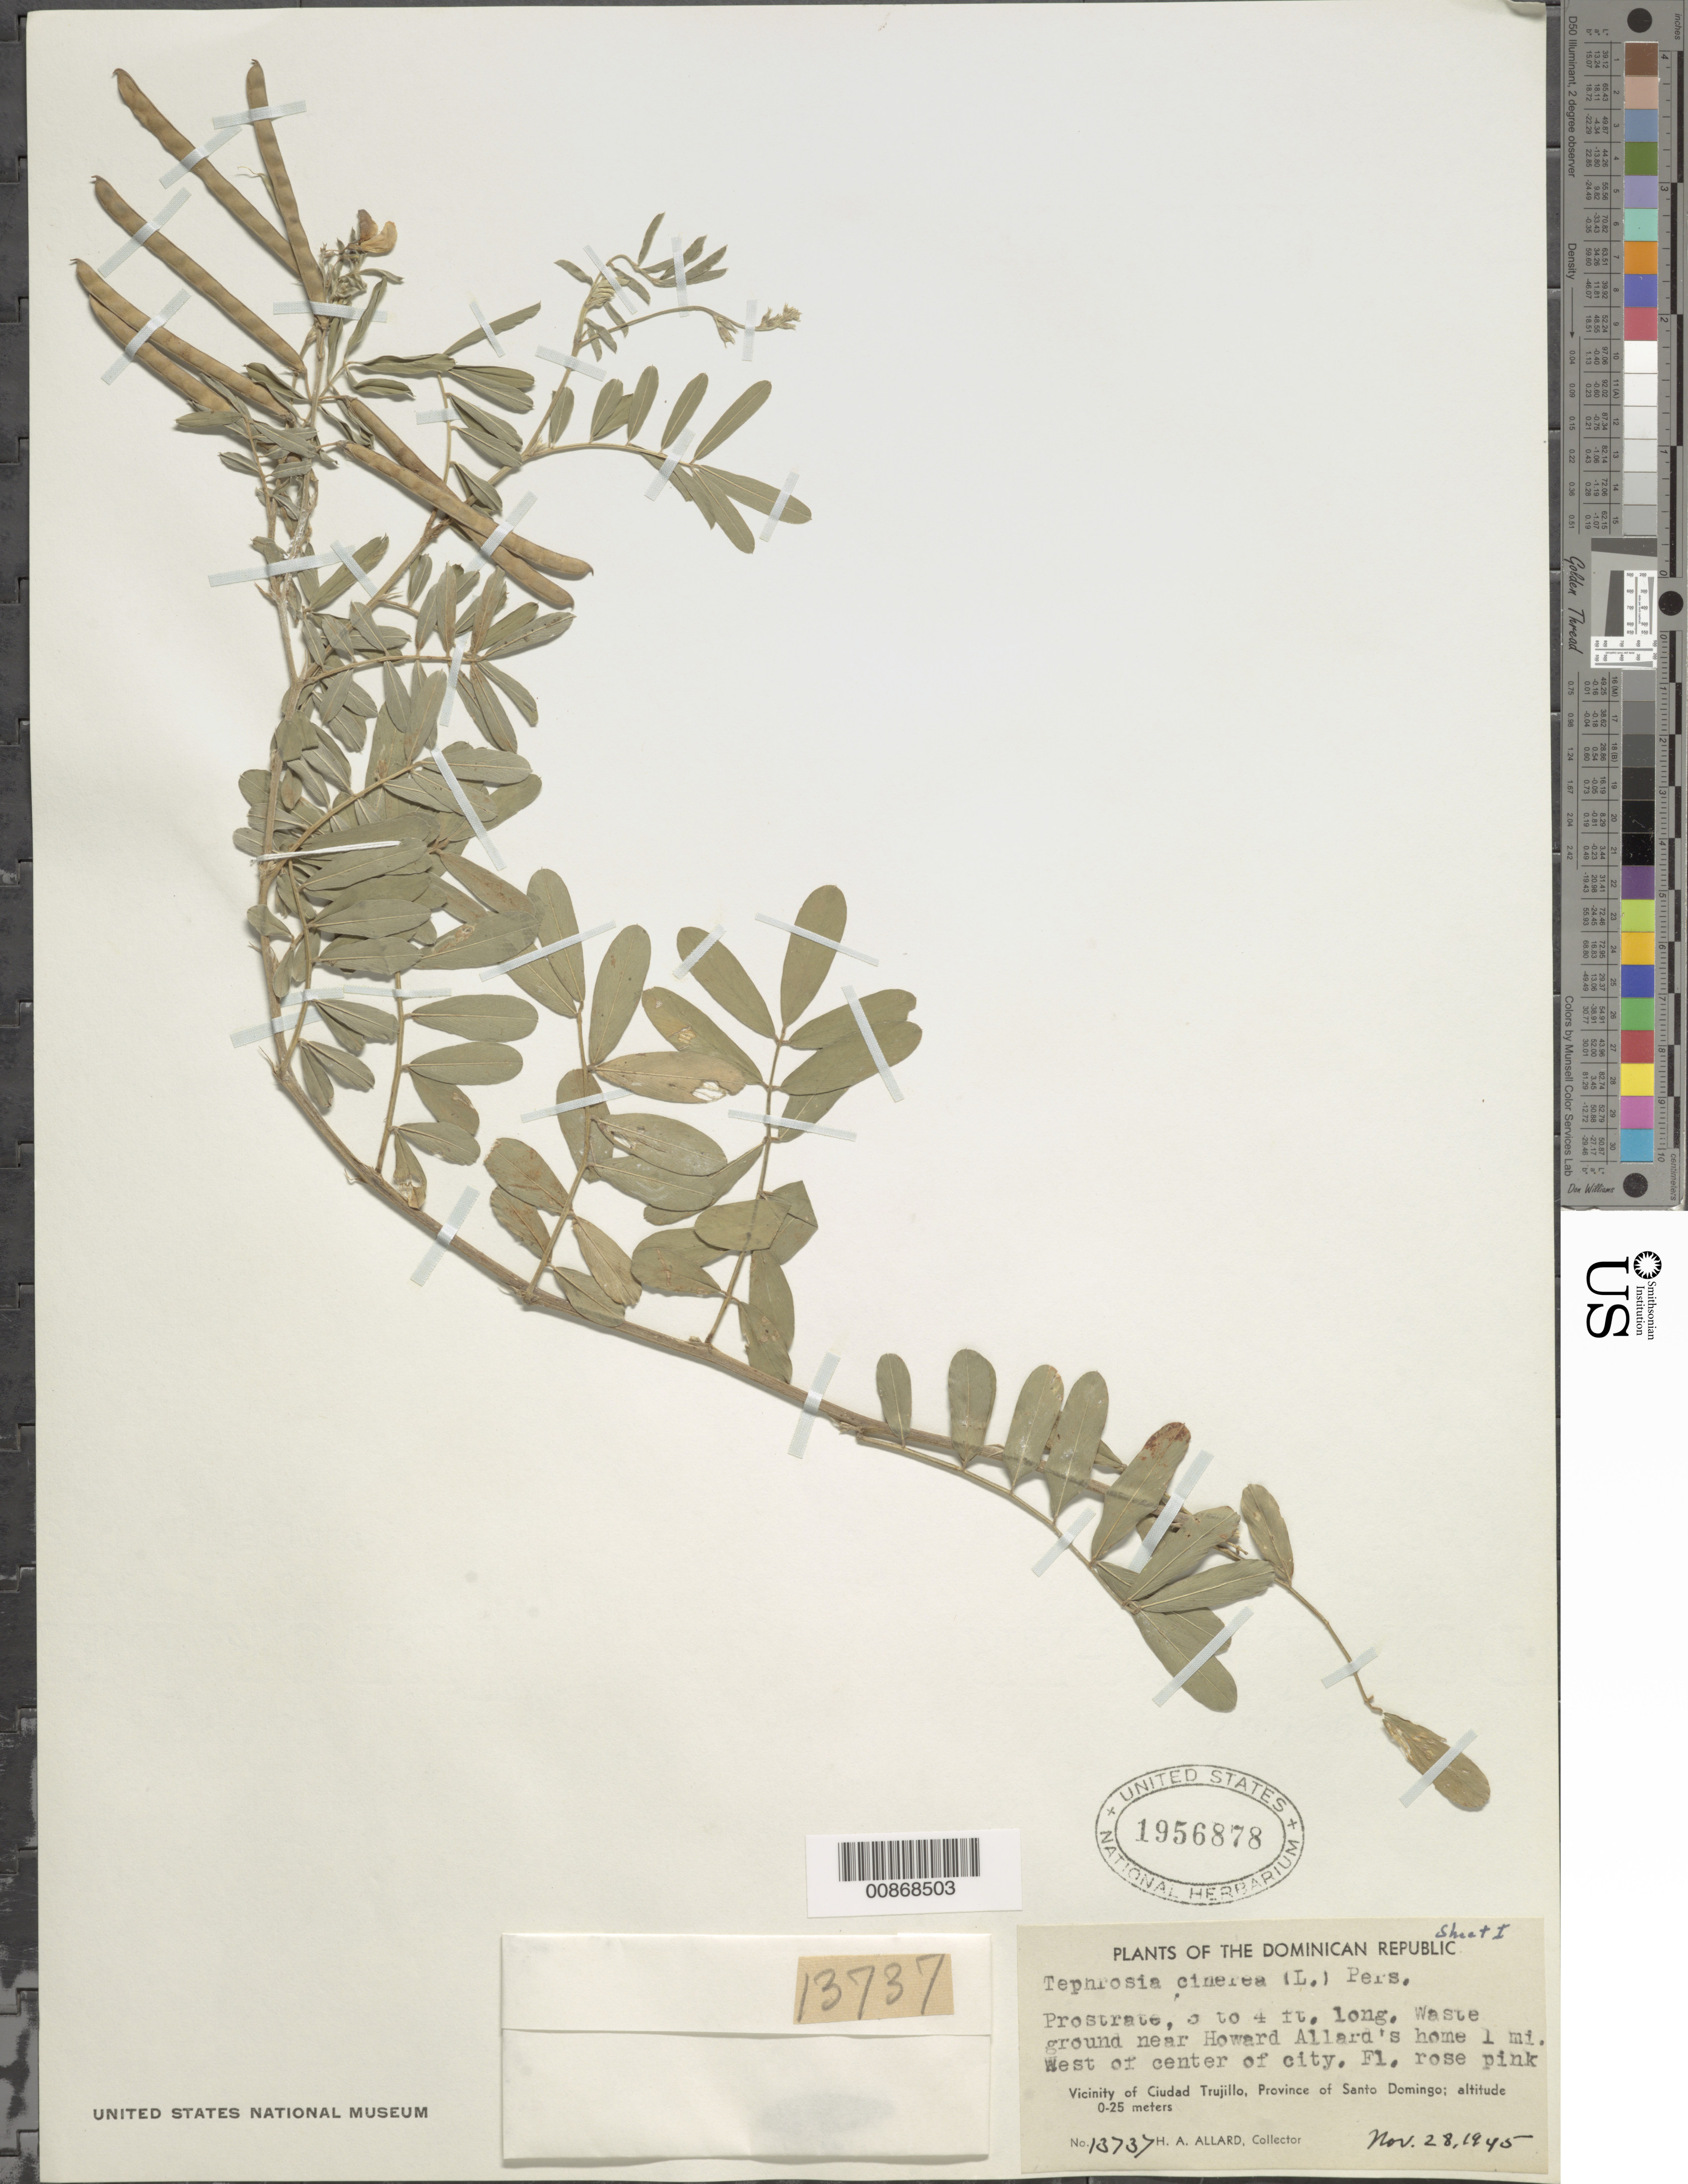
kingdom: Plantae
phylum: Tracheophyta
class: Magnoliopsida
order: Fabales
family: Fabaceae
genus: Tephrosia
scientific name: Tephrosia cinerea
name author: (L.) Pers.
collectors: H. A. Allard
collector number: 13737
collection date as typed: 28 Nov 1945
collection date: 1945-11-28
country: Dominican Republic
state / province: Distrito Nacional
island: Hispaniola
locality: Vicinity of Ciudad Trujillo, Province of Santo Domingo (obsolete). Near Howard Allard's home, 1 mi. W of center of city.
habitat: Waste ground.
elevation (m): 0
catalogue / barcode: US 1956878